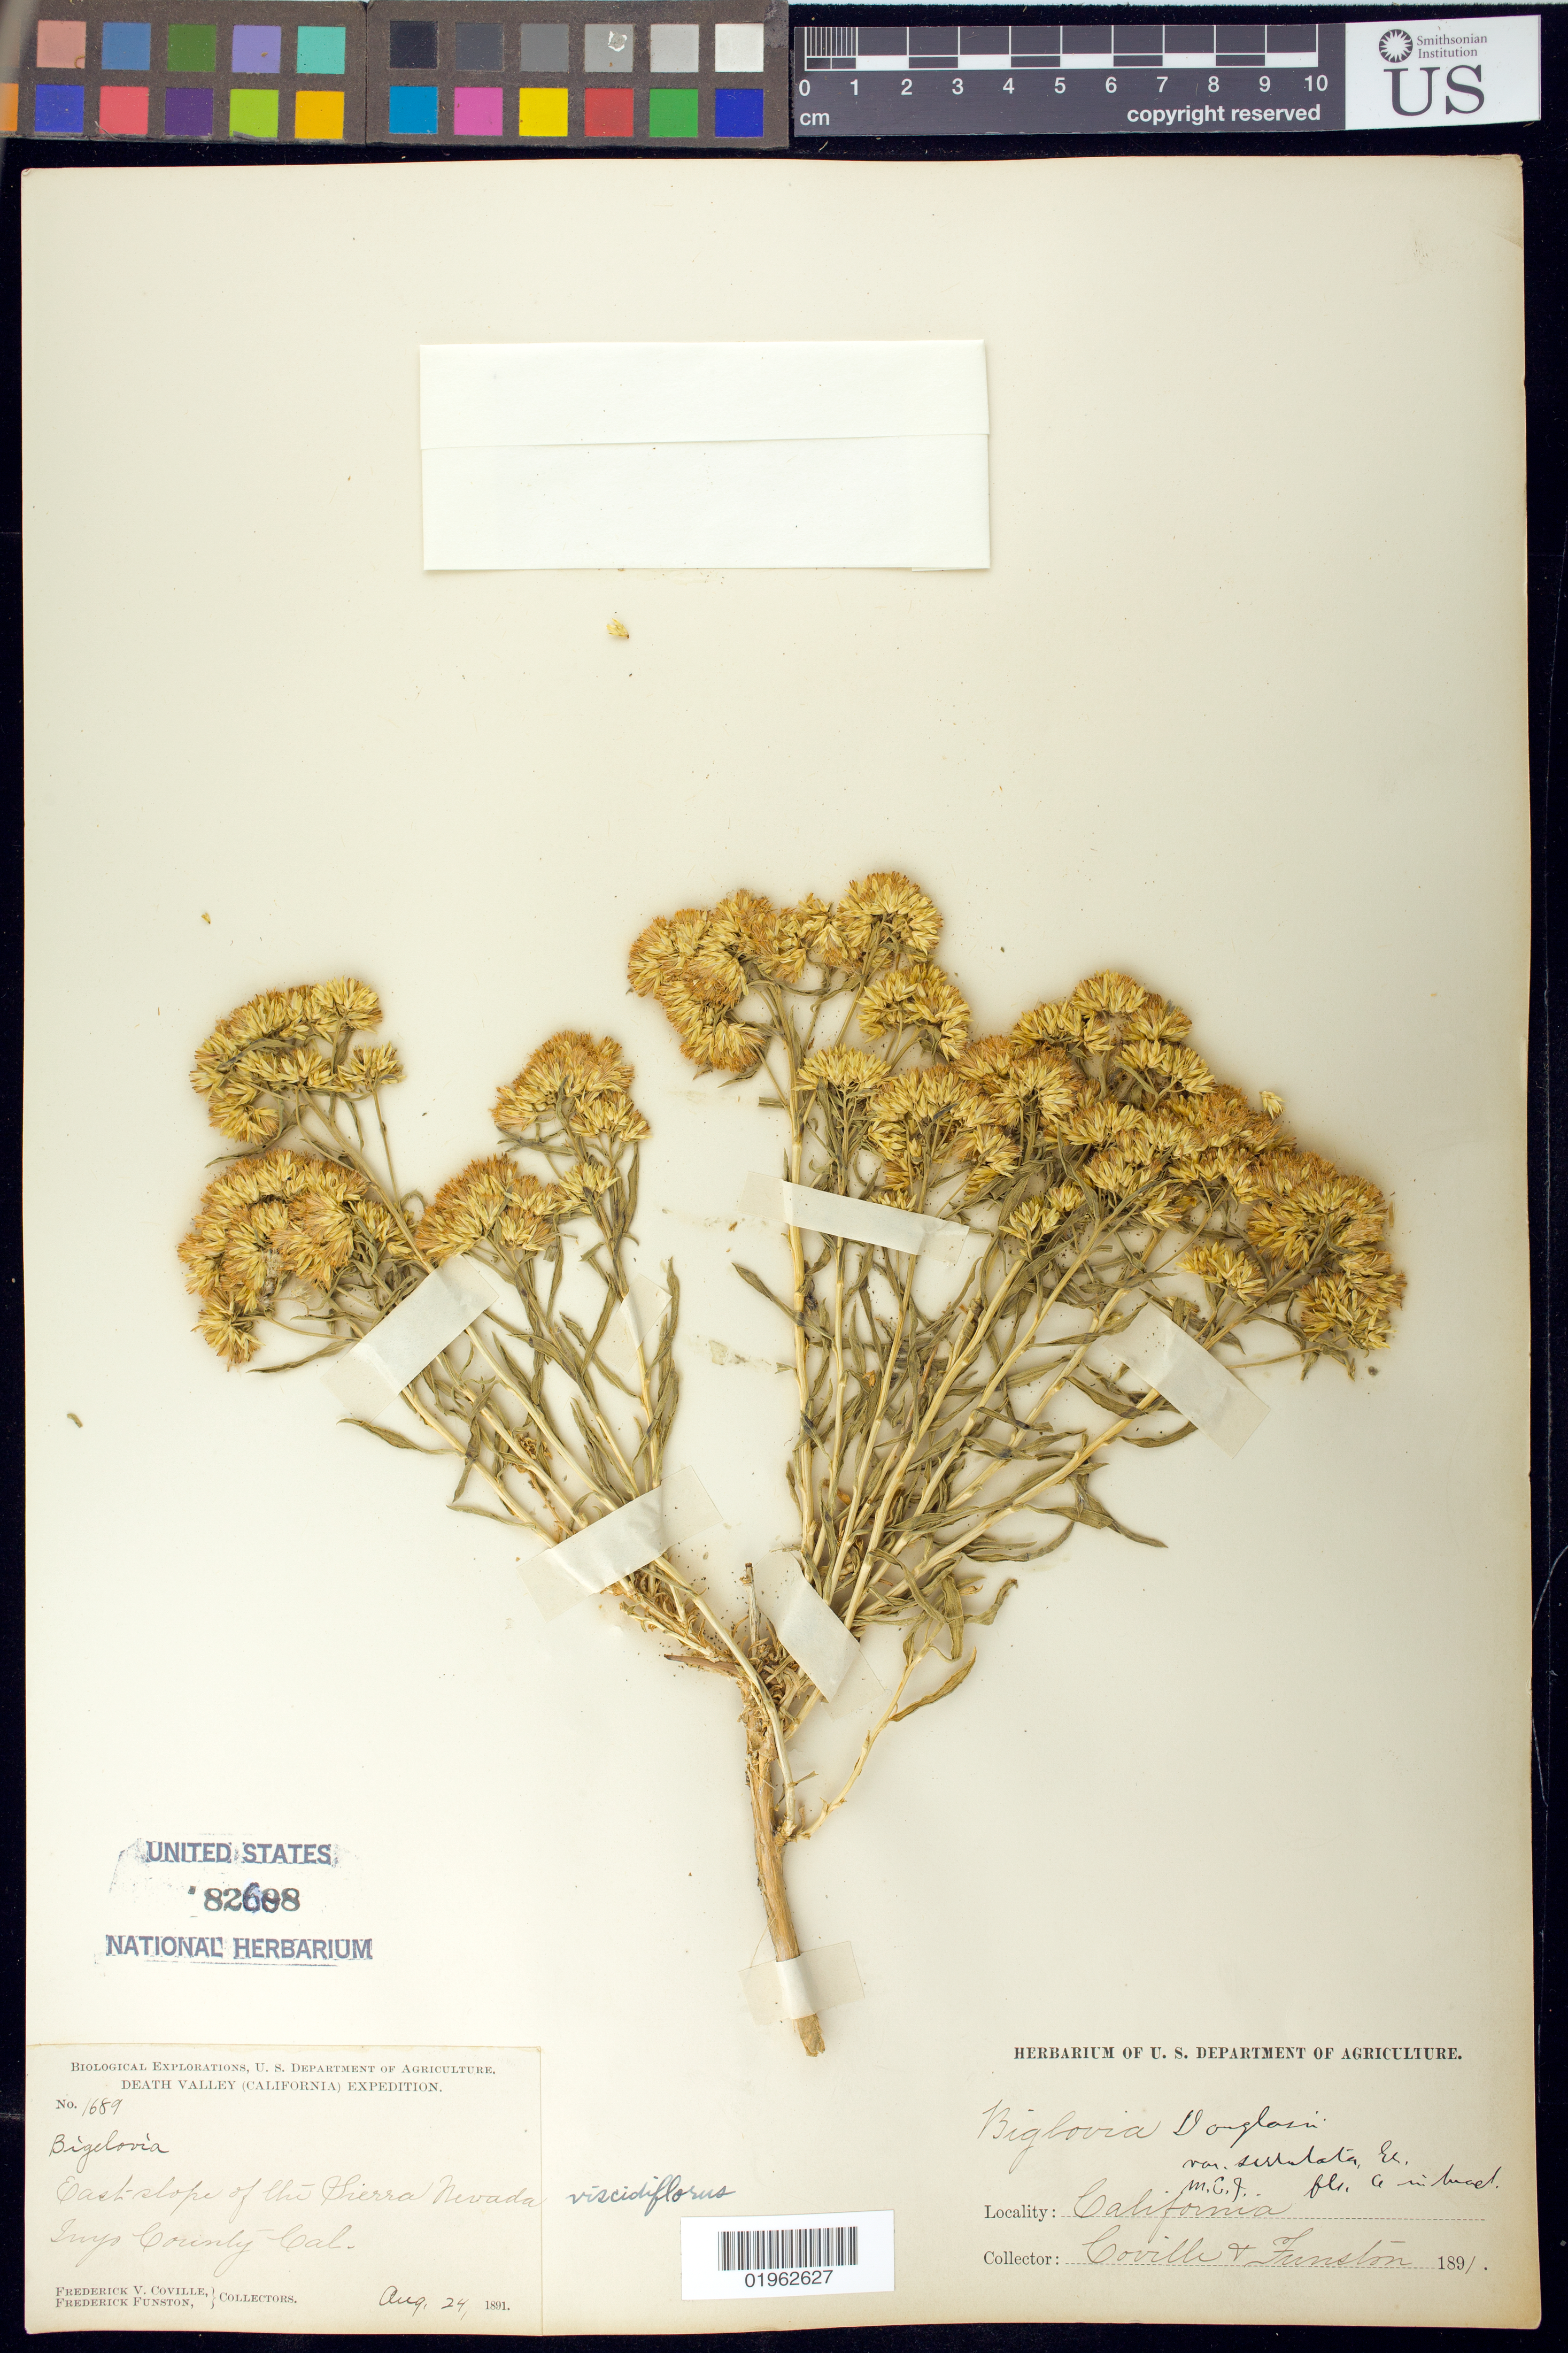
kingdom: Plantae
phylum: Tracheophyta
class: Magnoliopsida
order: Asterales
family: Asteraceae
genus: Bigelowia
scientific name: Bigelowia douglasii var. serrulata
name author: (Torr.) A. Gray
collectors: F. V. Coville & F. Funston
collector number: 1689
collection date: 1891-08-24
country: United States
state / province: California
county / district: Inyo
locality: Sierra Nevada, east slope.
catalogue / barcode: US 82688